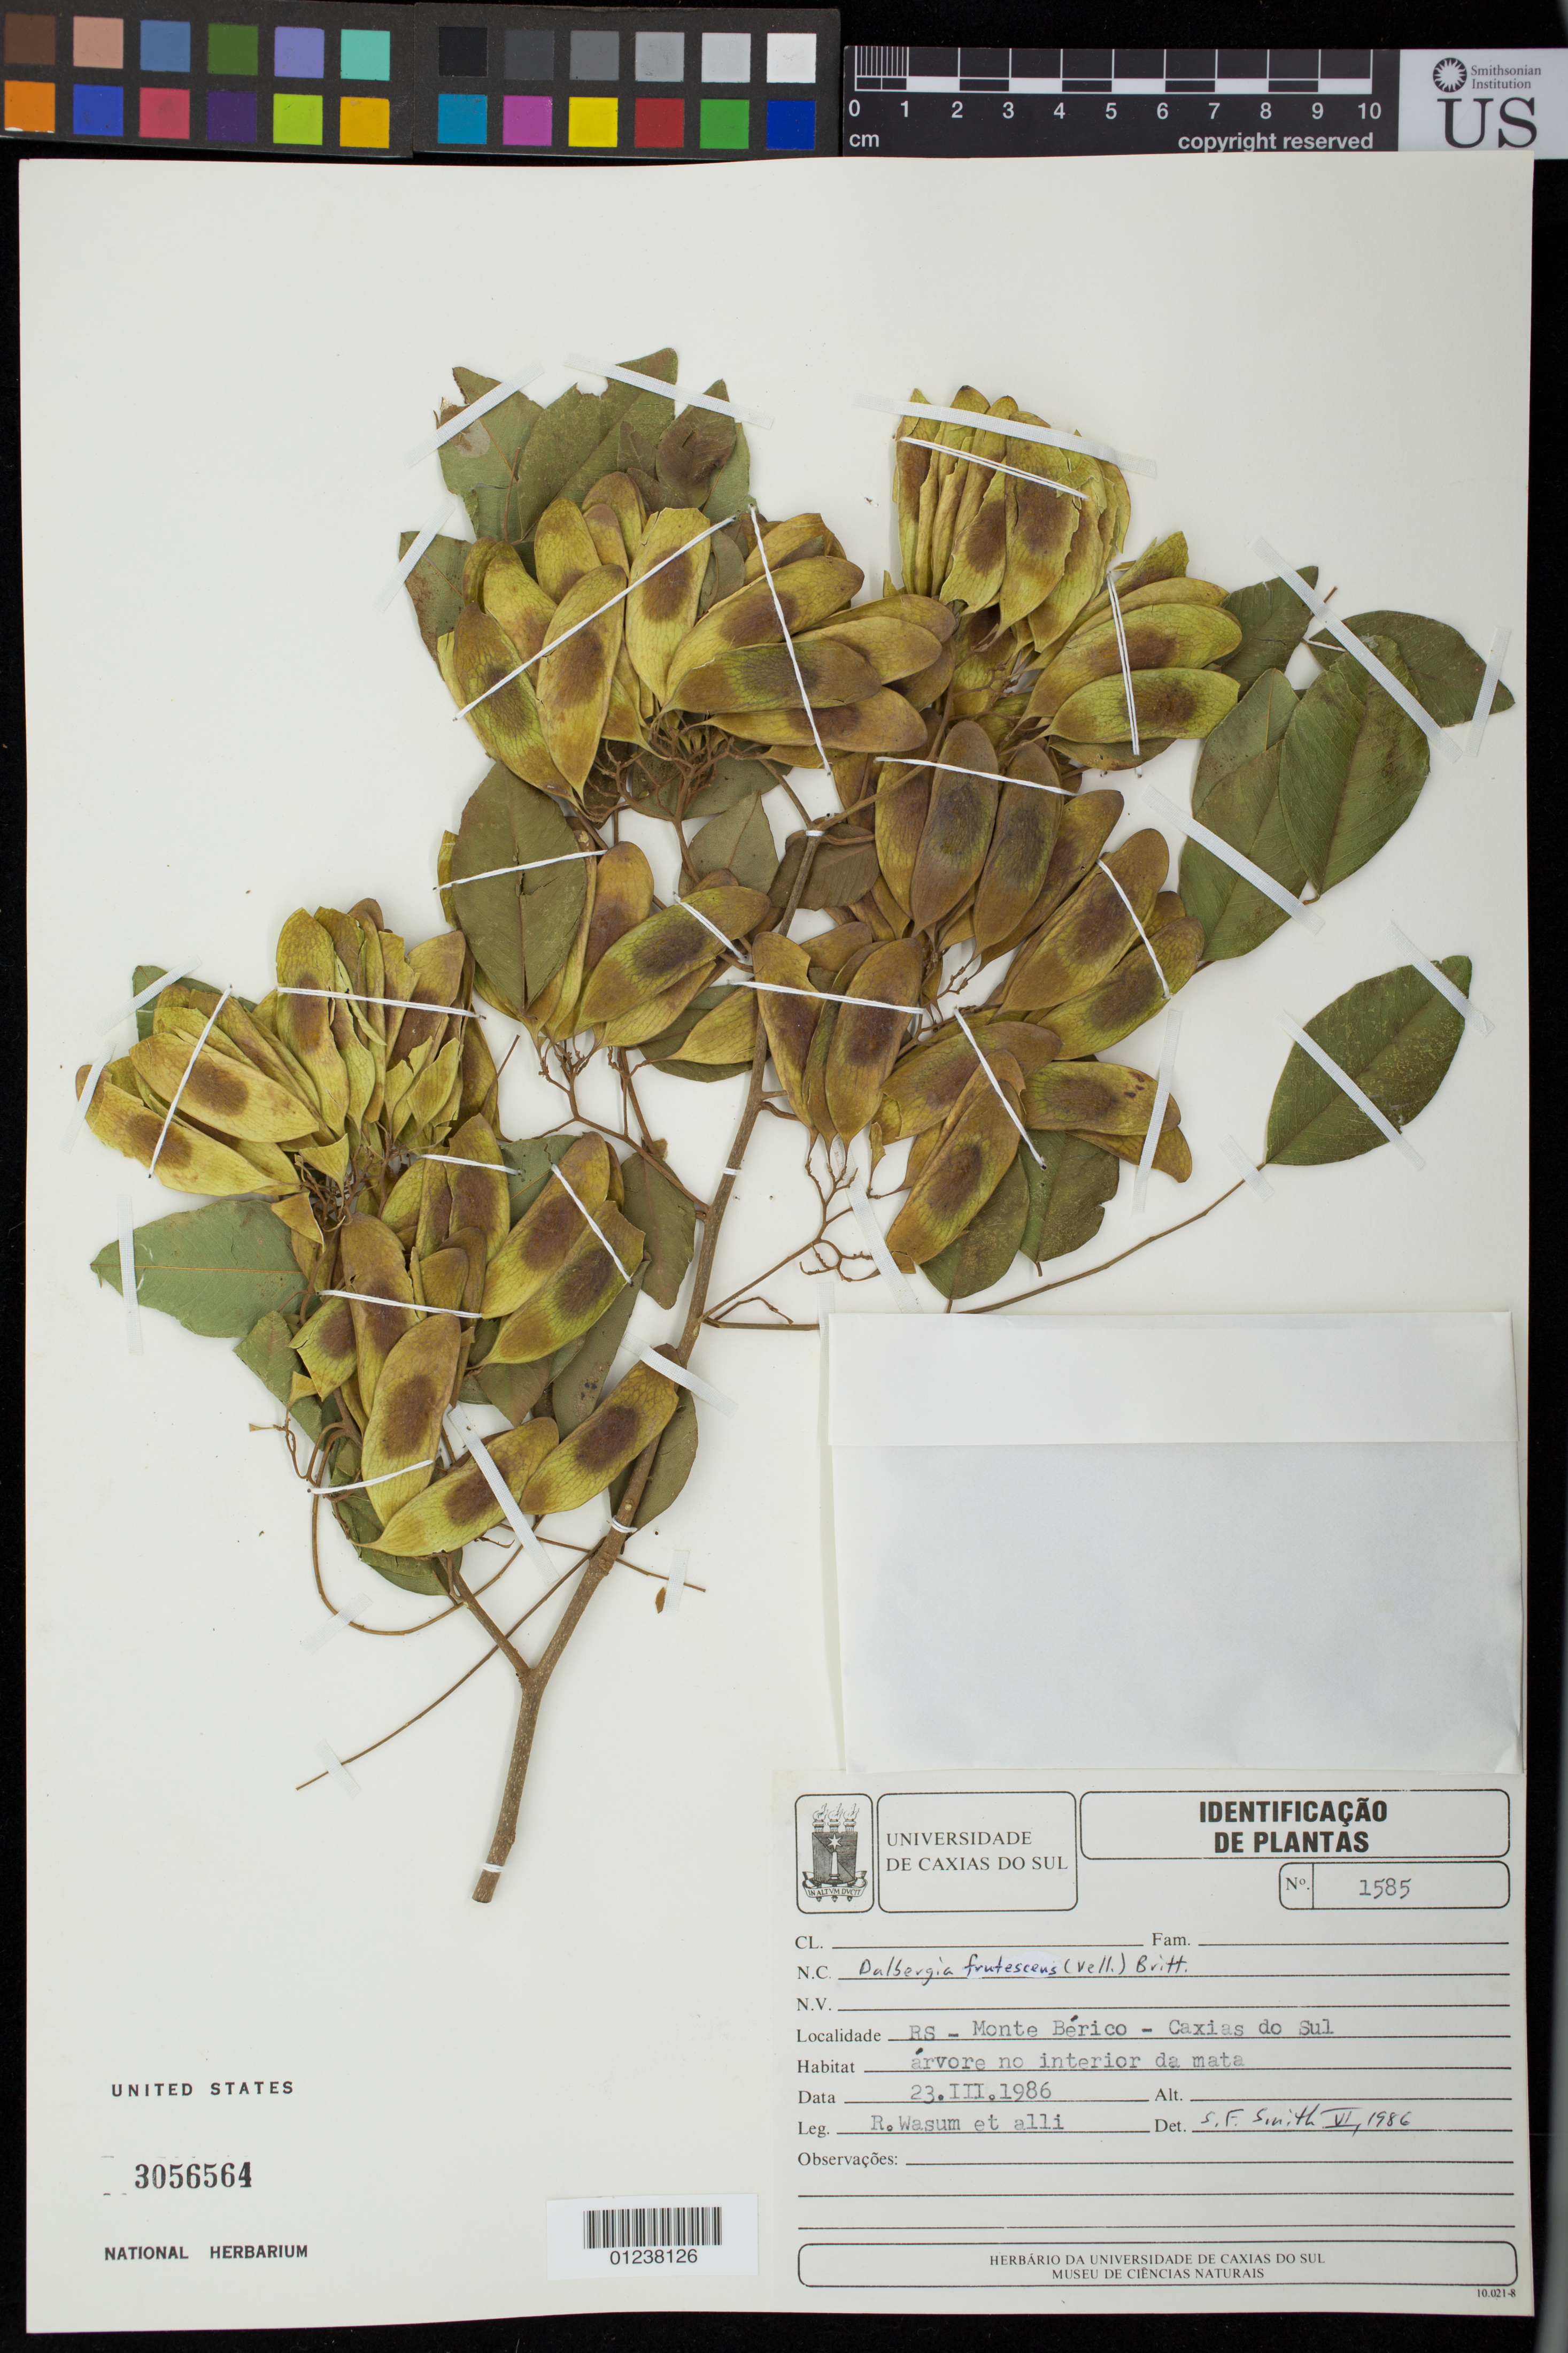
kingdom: Plantae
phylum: Tracheophyta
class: Magnoliopsida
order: Fabales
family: Fabaceae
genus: Dalbergia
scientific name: Dalbergia frutescens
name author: (Vell.) Britton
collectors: R. Wasum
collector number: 1585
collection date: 1986-03-23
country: Brazil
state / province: Rio Grande do Sul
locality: RS - Monte Berico - Caxias do Sul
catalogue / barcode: US 3056564